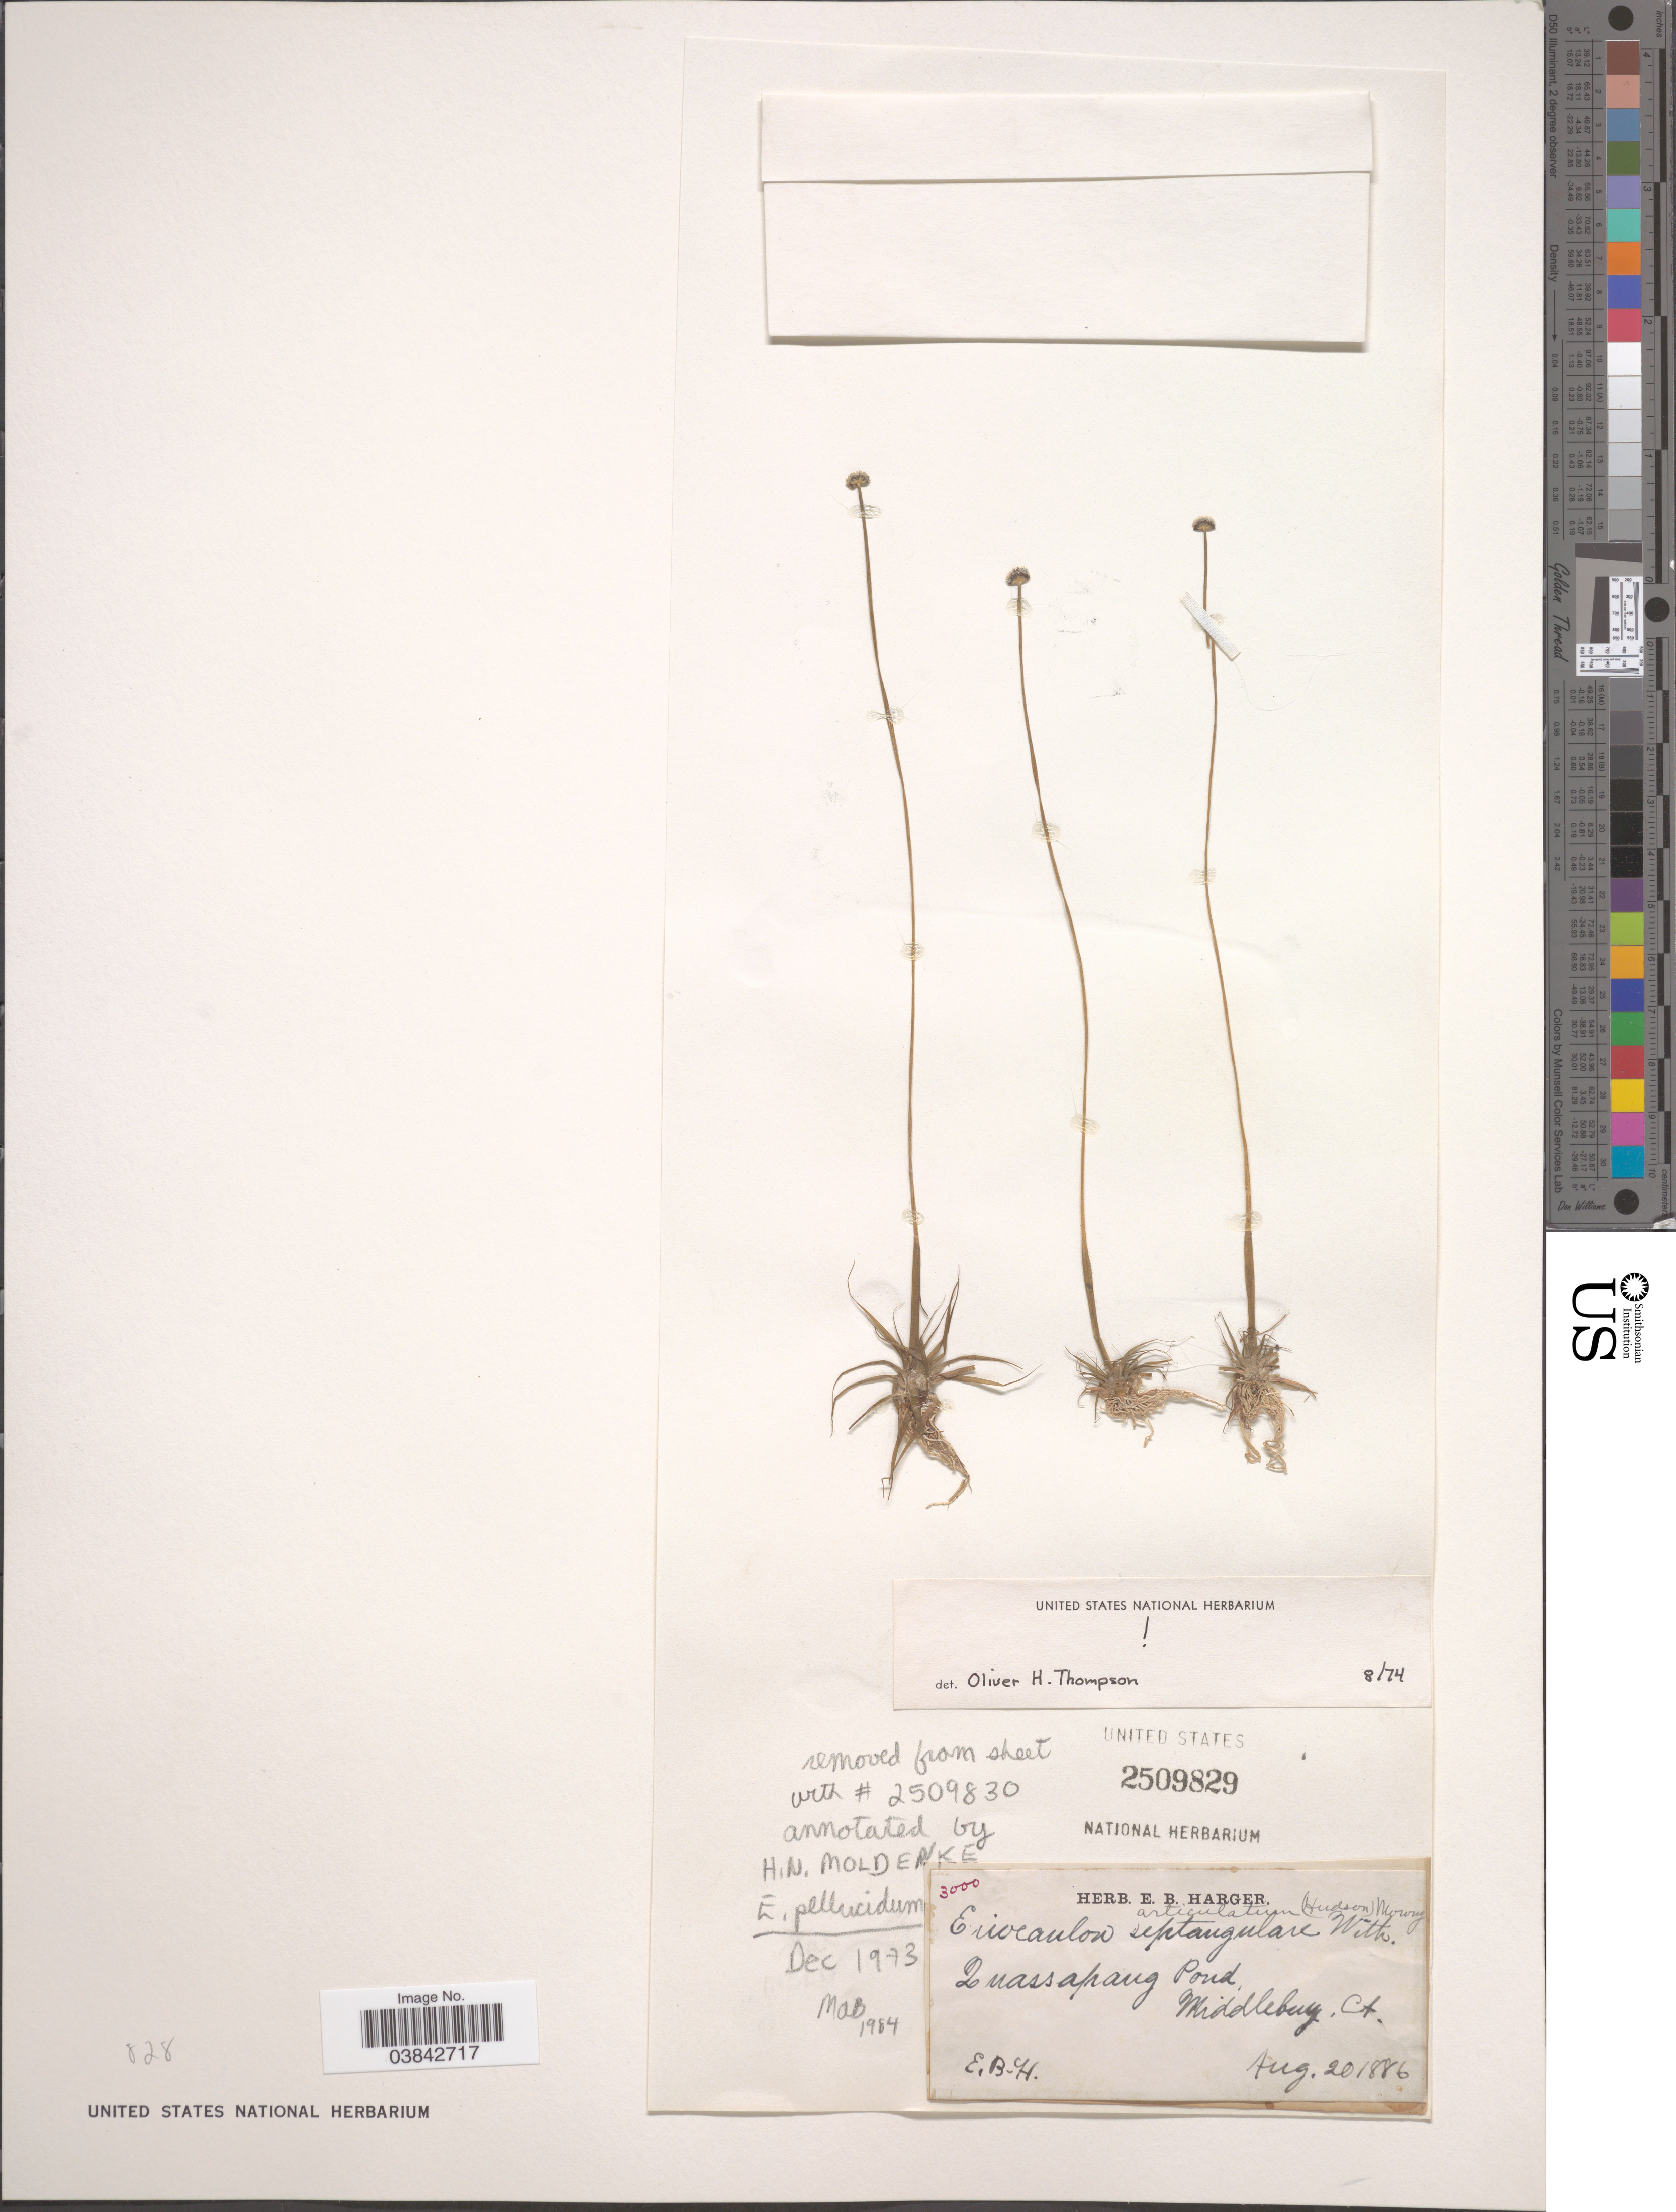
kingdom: Plantae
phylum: Tracheophyta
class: Liliopsida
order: Poales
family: Eriocaulaceae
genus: Eriocaulon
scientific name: Eriocaulon aquaticum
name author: (Hill) Druce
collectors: E. B. Harger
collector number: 3000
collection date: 1886-08-20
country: United States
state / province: Vermont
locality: In Quassapaug Pond, Middlebury.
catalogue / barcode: US 2509829